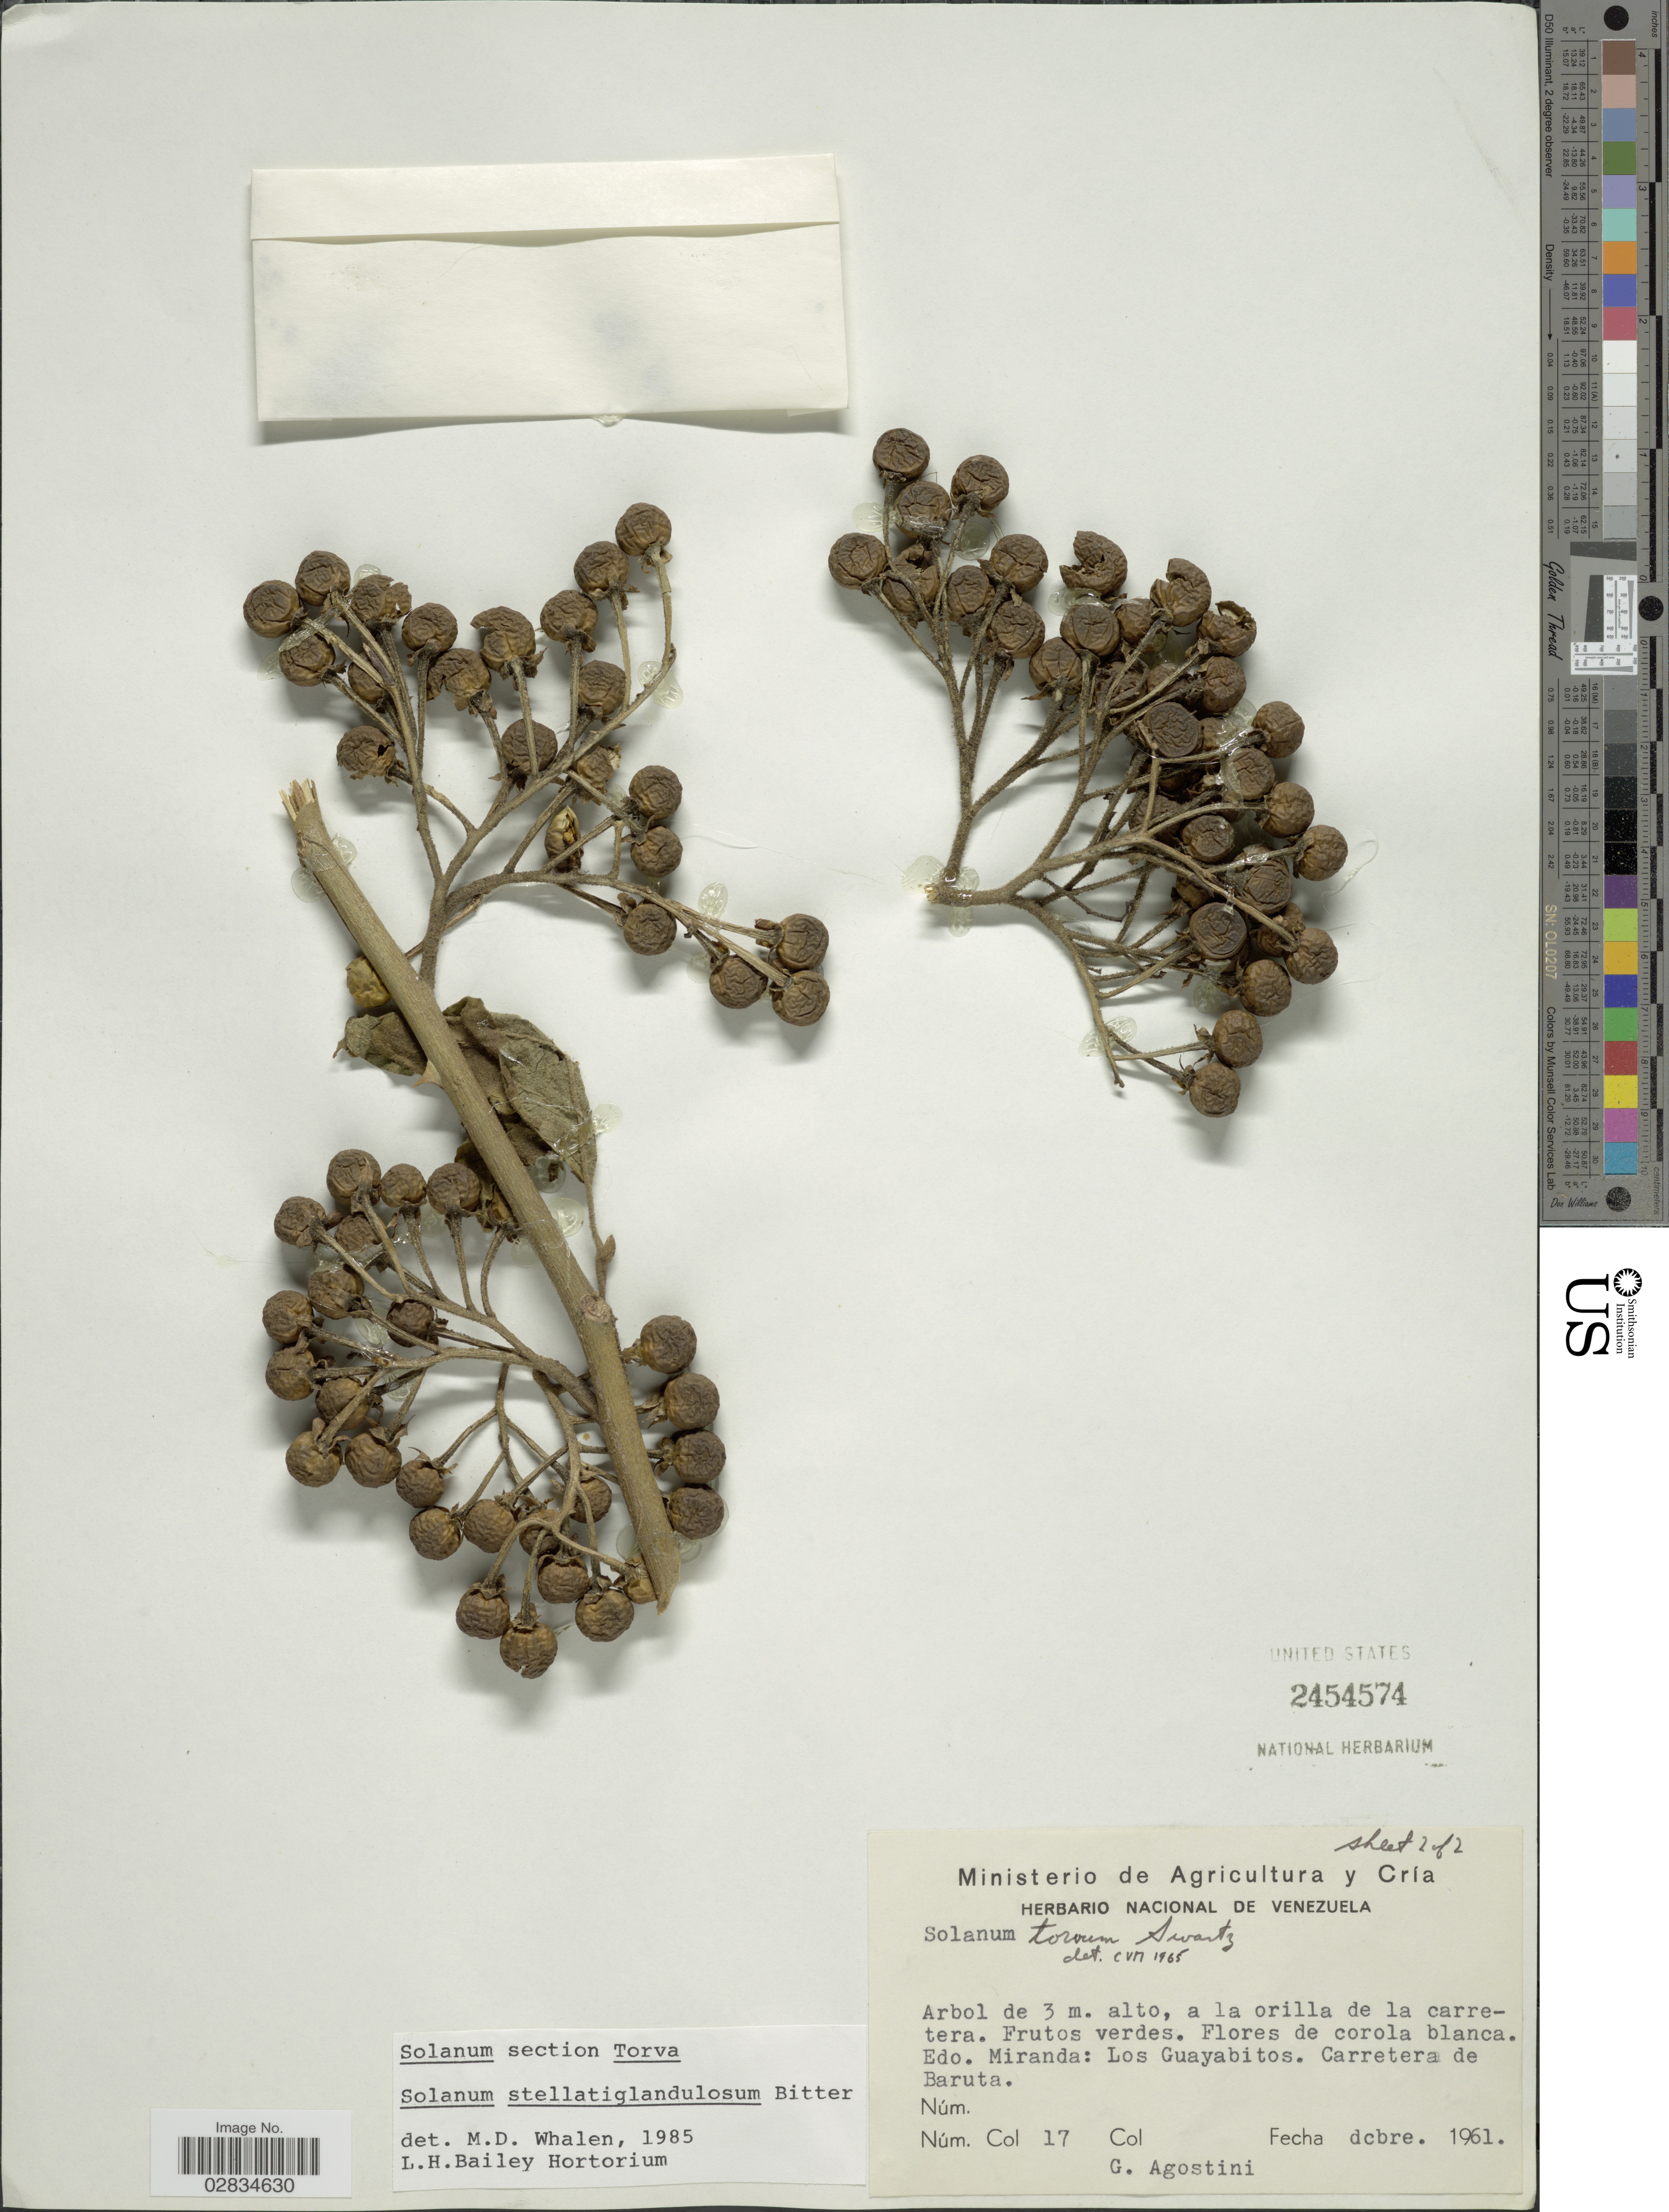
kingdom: Plantae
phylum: Tracheophyta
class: Magnoliopsida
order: Solanales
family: Solanaceae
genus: Solanum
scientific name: Solanum stellatiglandulosum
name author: Bitter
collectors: G. Agostini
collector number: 17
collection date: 1961-12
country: Venezuela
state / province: Miranda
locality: Edo. Miranda: Los Guayabitos. Carretera de Baruta.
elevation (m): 3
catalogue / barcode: US 2454574